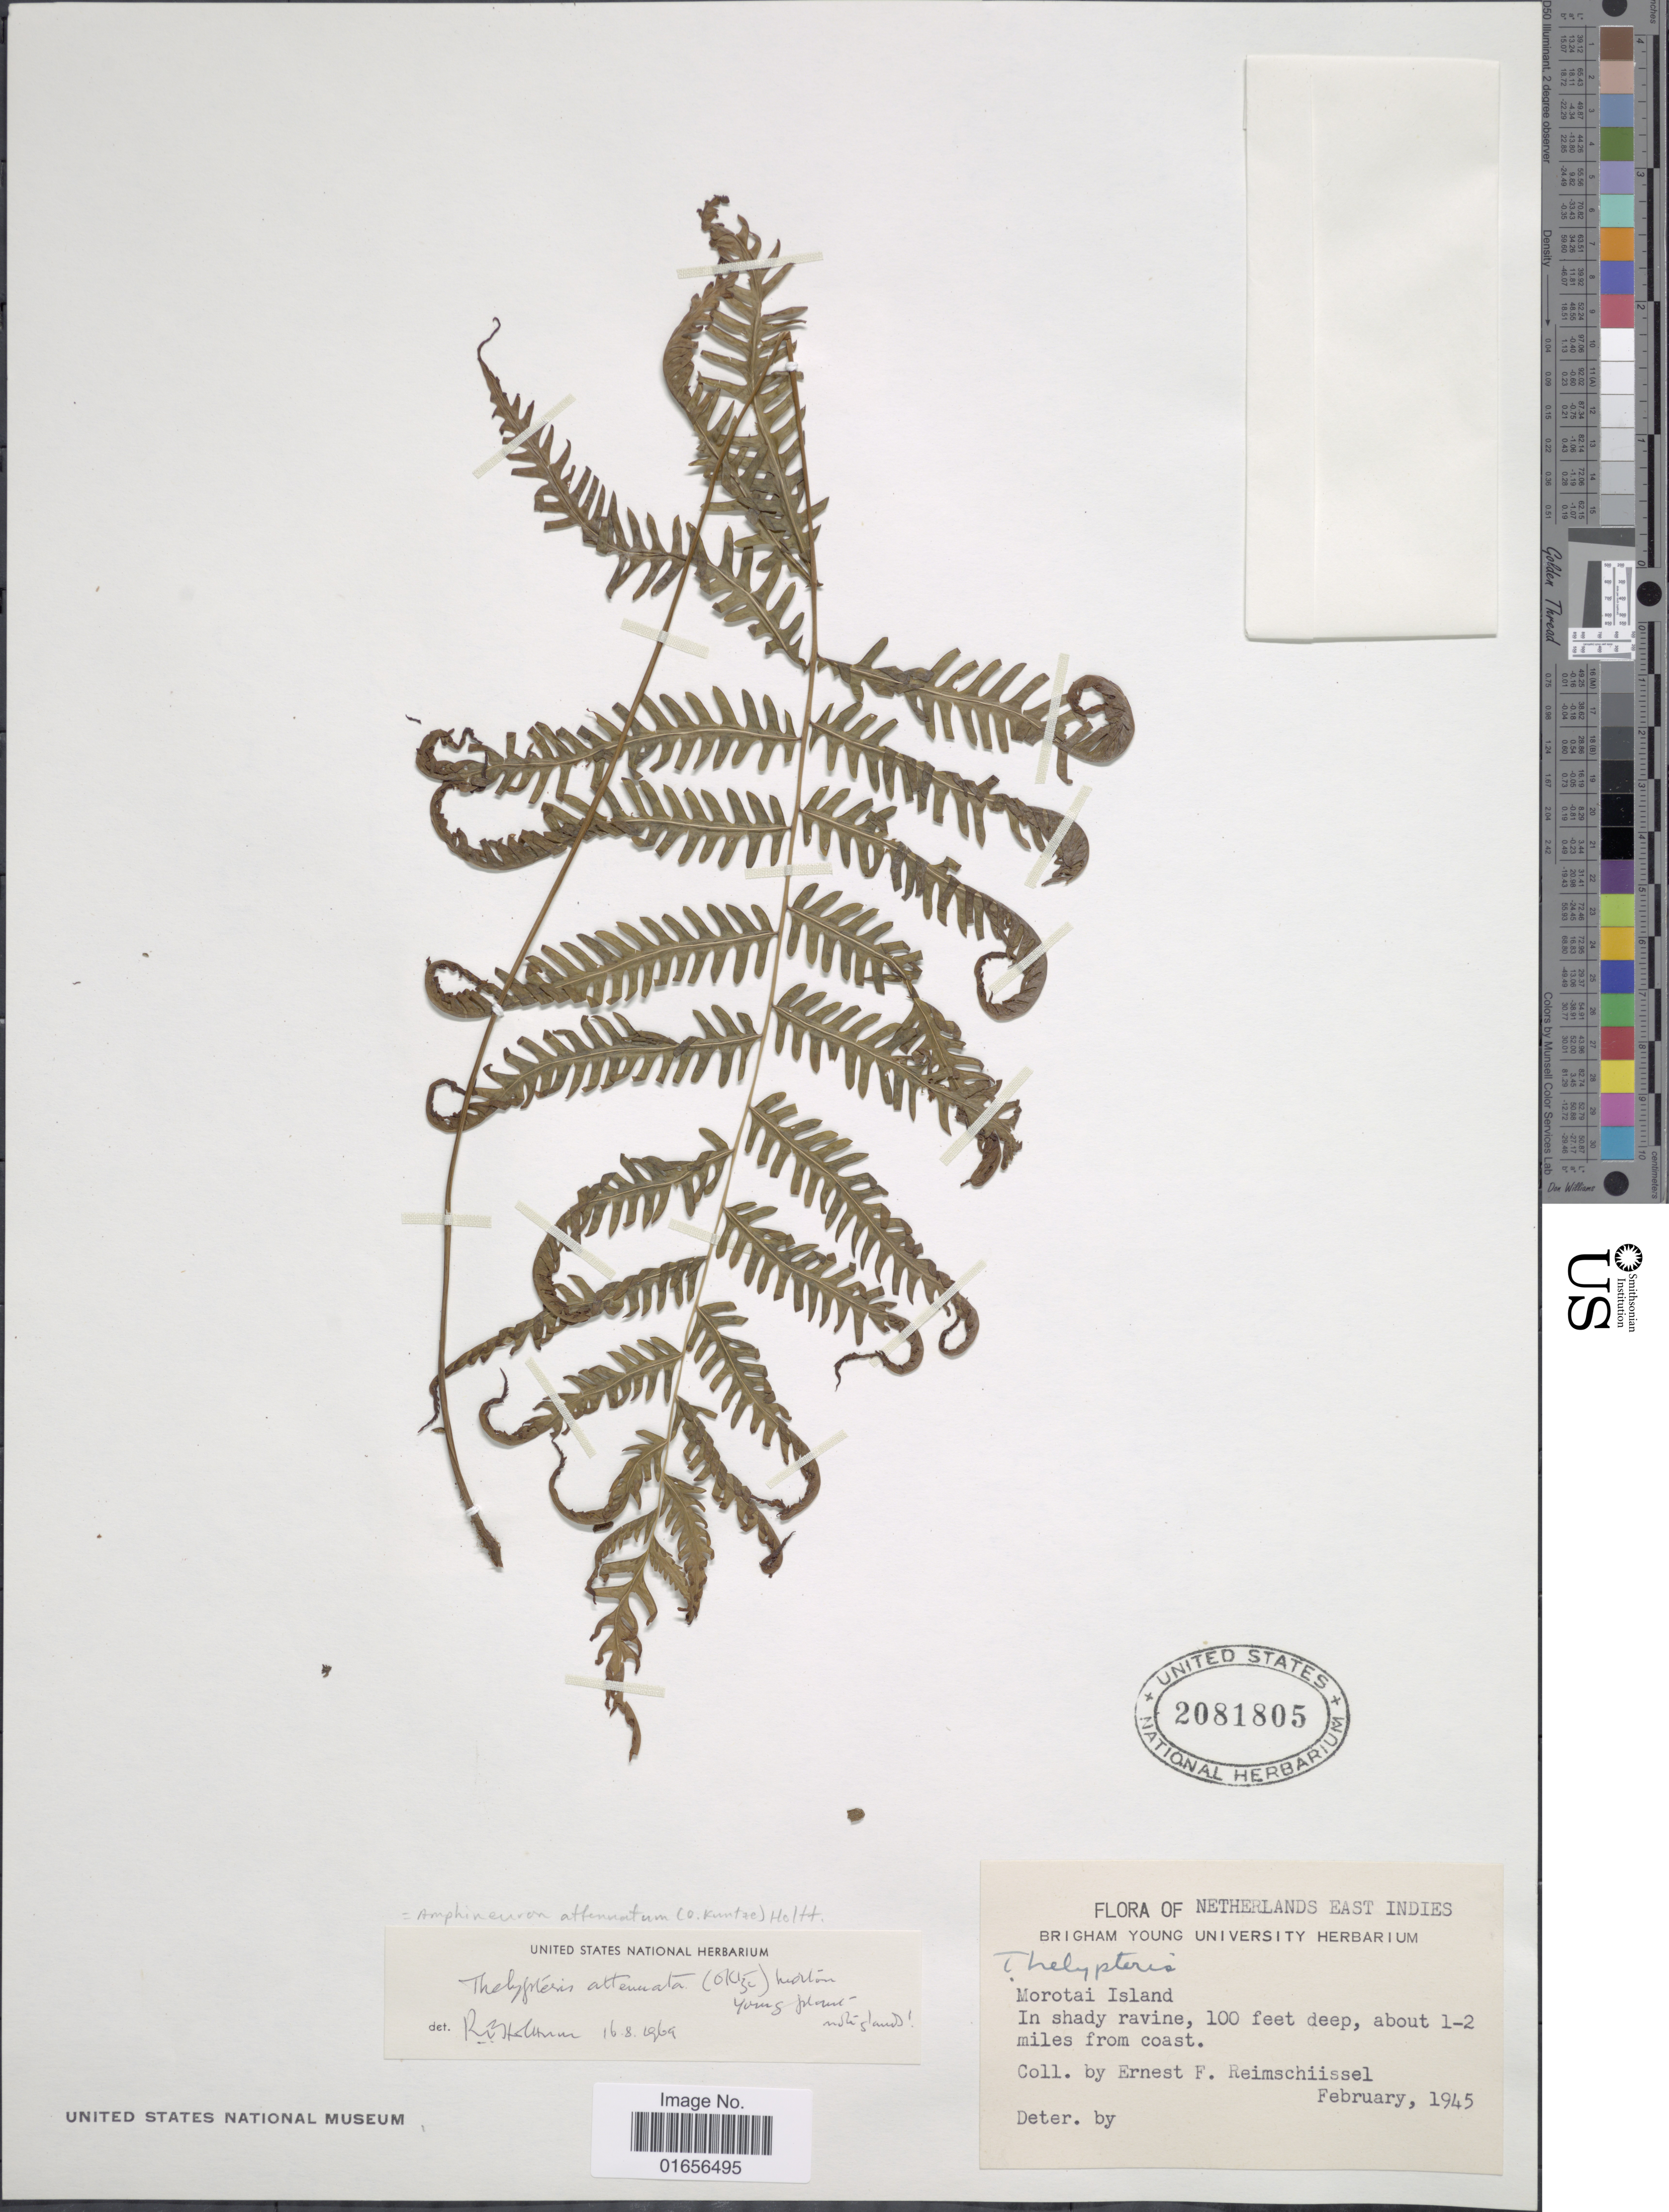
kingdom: Plantae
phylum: Tracheophyta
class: Polypodiopsida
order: Polypodiales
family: Thelypteridaceae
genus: Amphineuron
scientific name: Amphineuron attenuatum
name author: (Kunze) Holttum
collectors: E. Reimschiissel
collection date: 1945-02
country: Indonesia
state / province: Maluku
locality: Netherlands East Indies, Morotai Island. About 1-2 miles from coast.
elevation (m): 30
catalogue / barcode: US 2081805